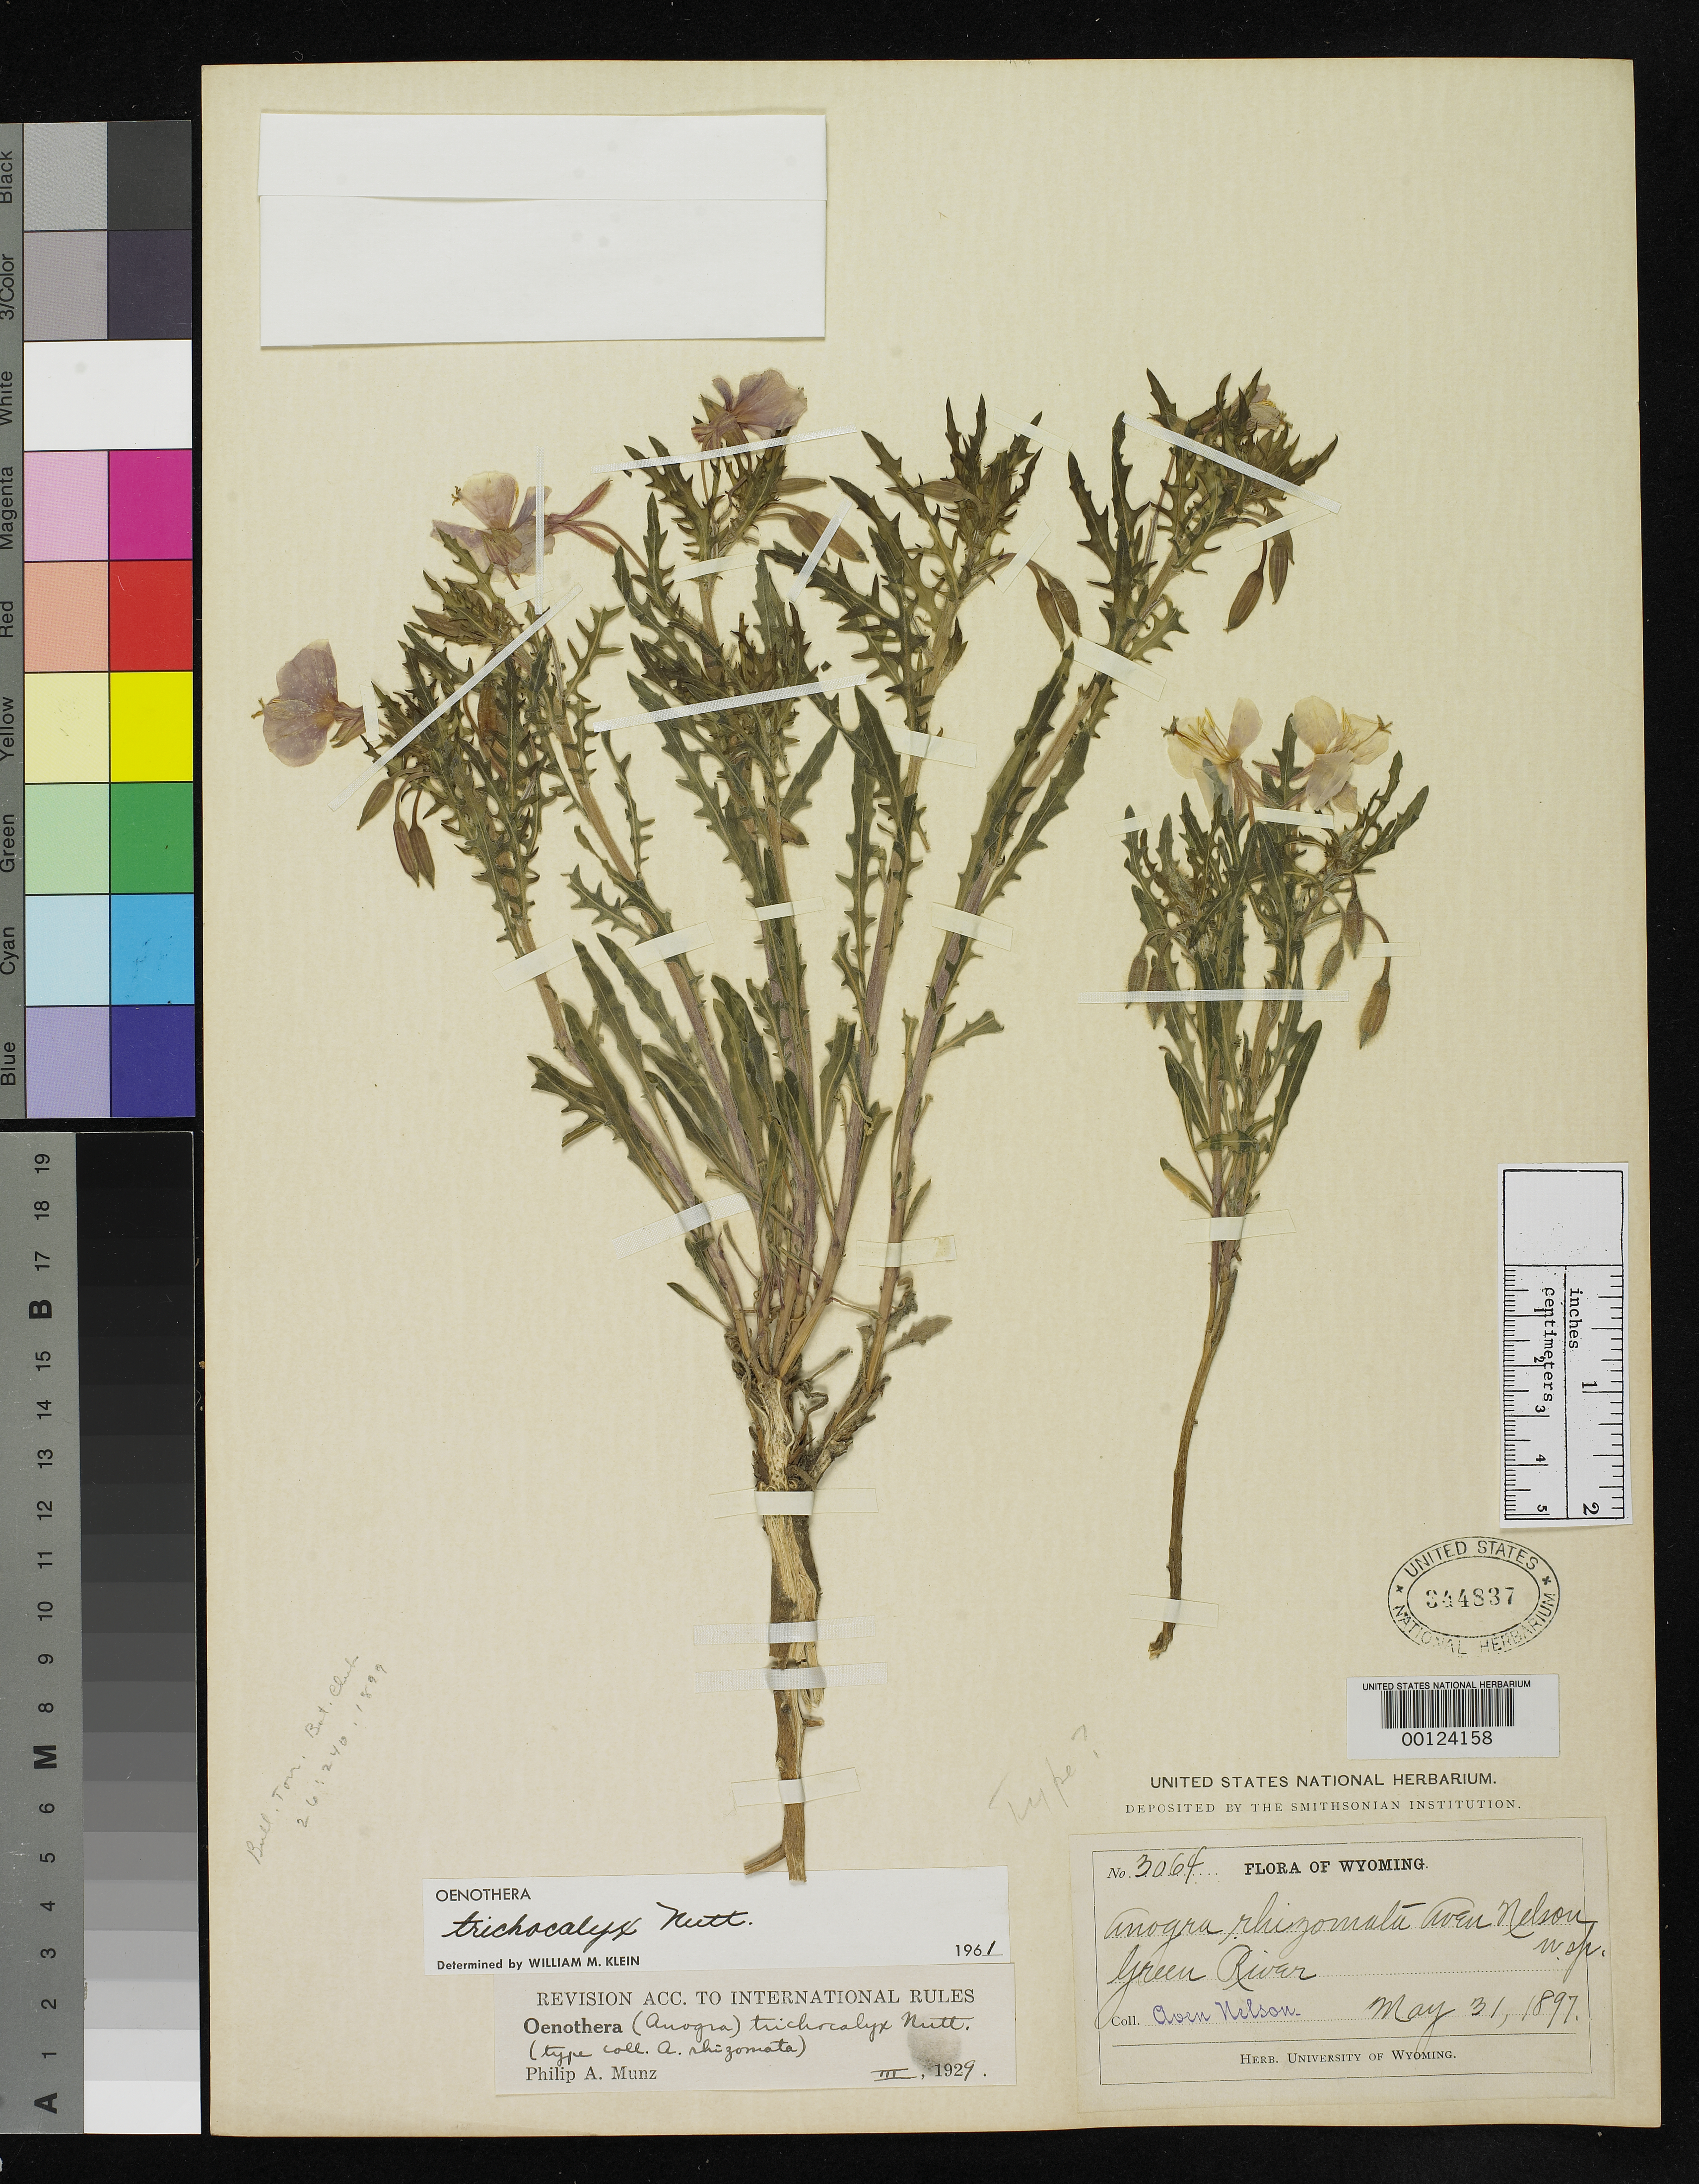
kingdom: Plantae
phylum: Tracheophyta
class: Magnoliopsida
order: Myrtales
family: Onagraceae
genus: Anogra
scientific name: Anogra rhizomata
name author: A. Nelson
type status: Type Collection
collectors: A. Nelson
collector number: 3064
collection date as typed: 31 May 1897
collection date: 1897-05-31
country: United States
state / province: Wyoming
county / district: Sweetwater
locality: Green River.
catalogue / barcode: US 344837